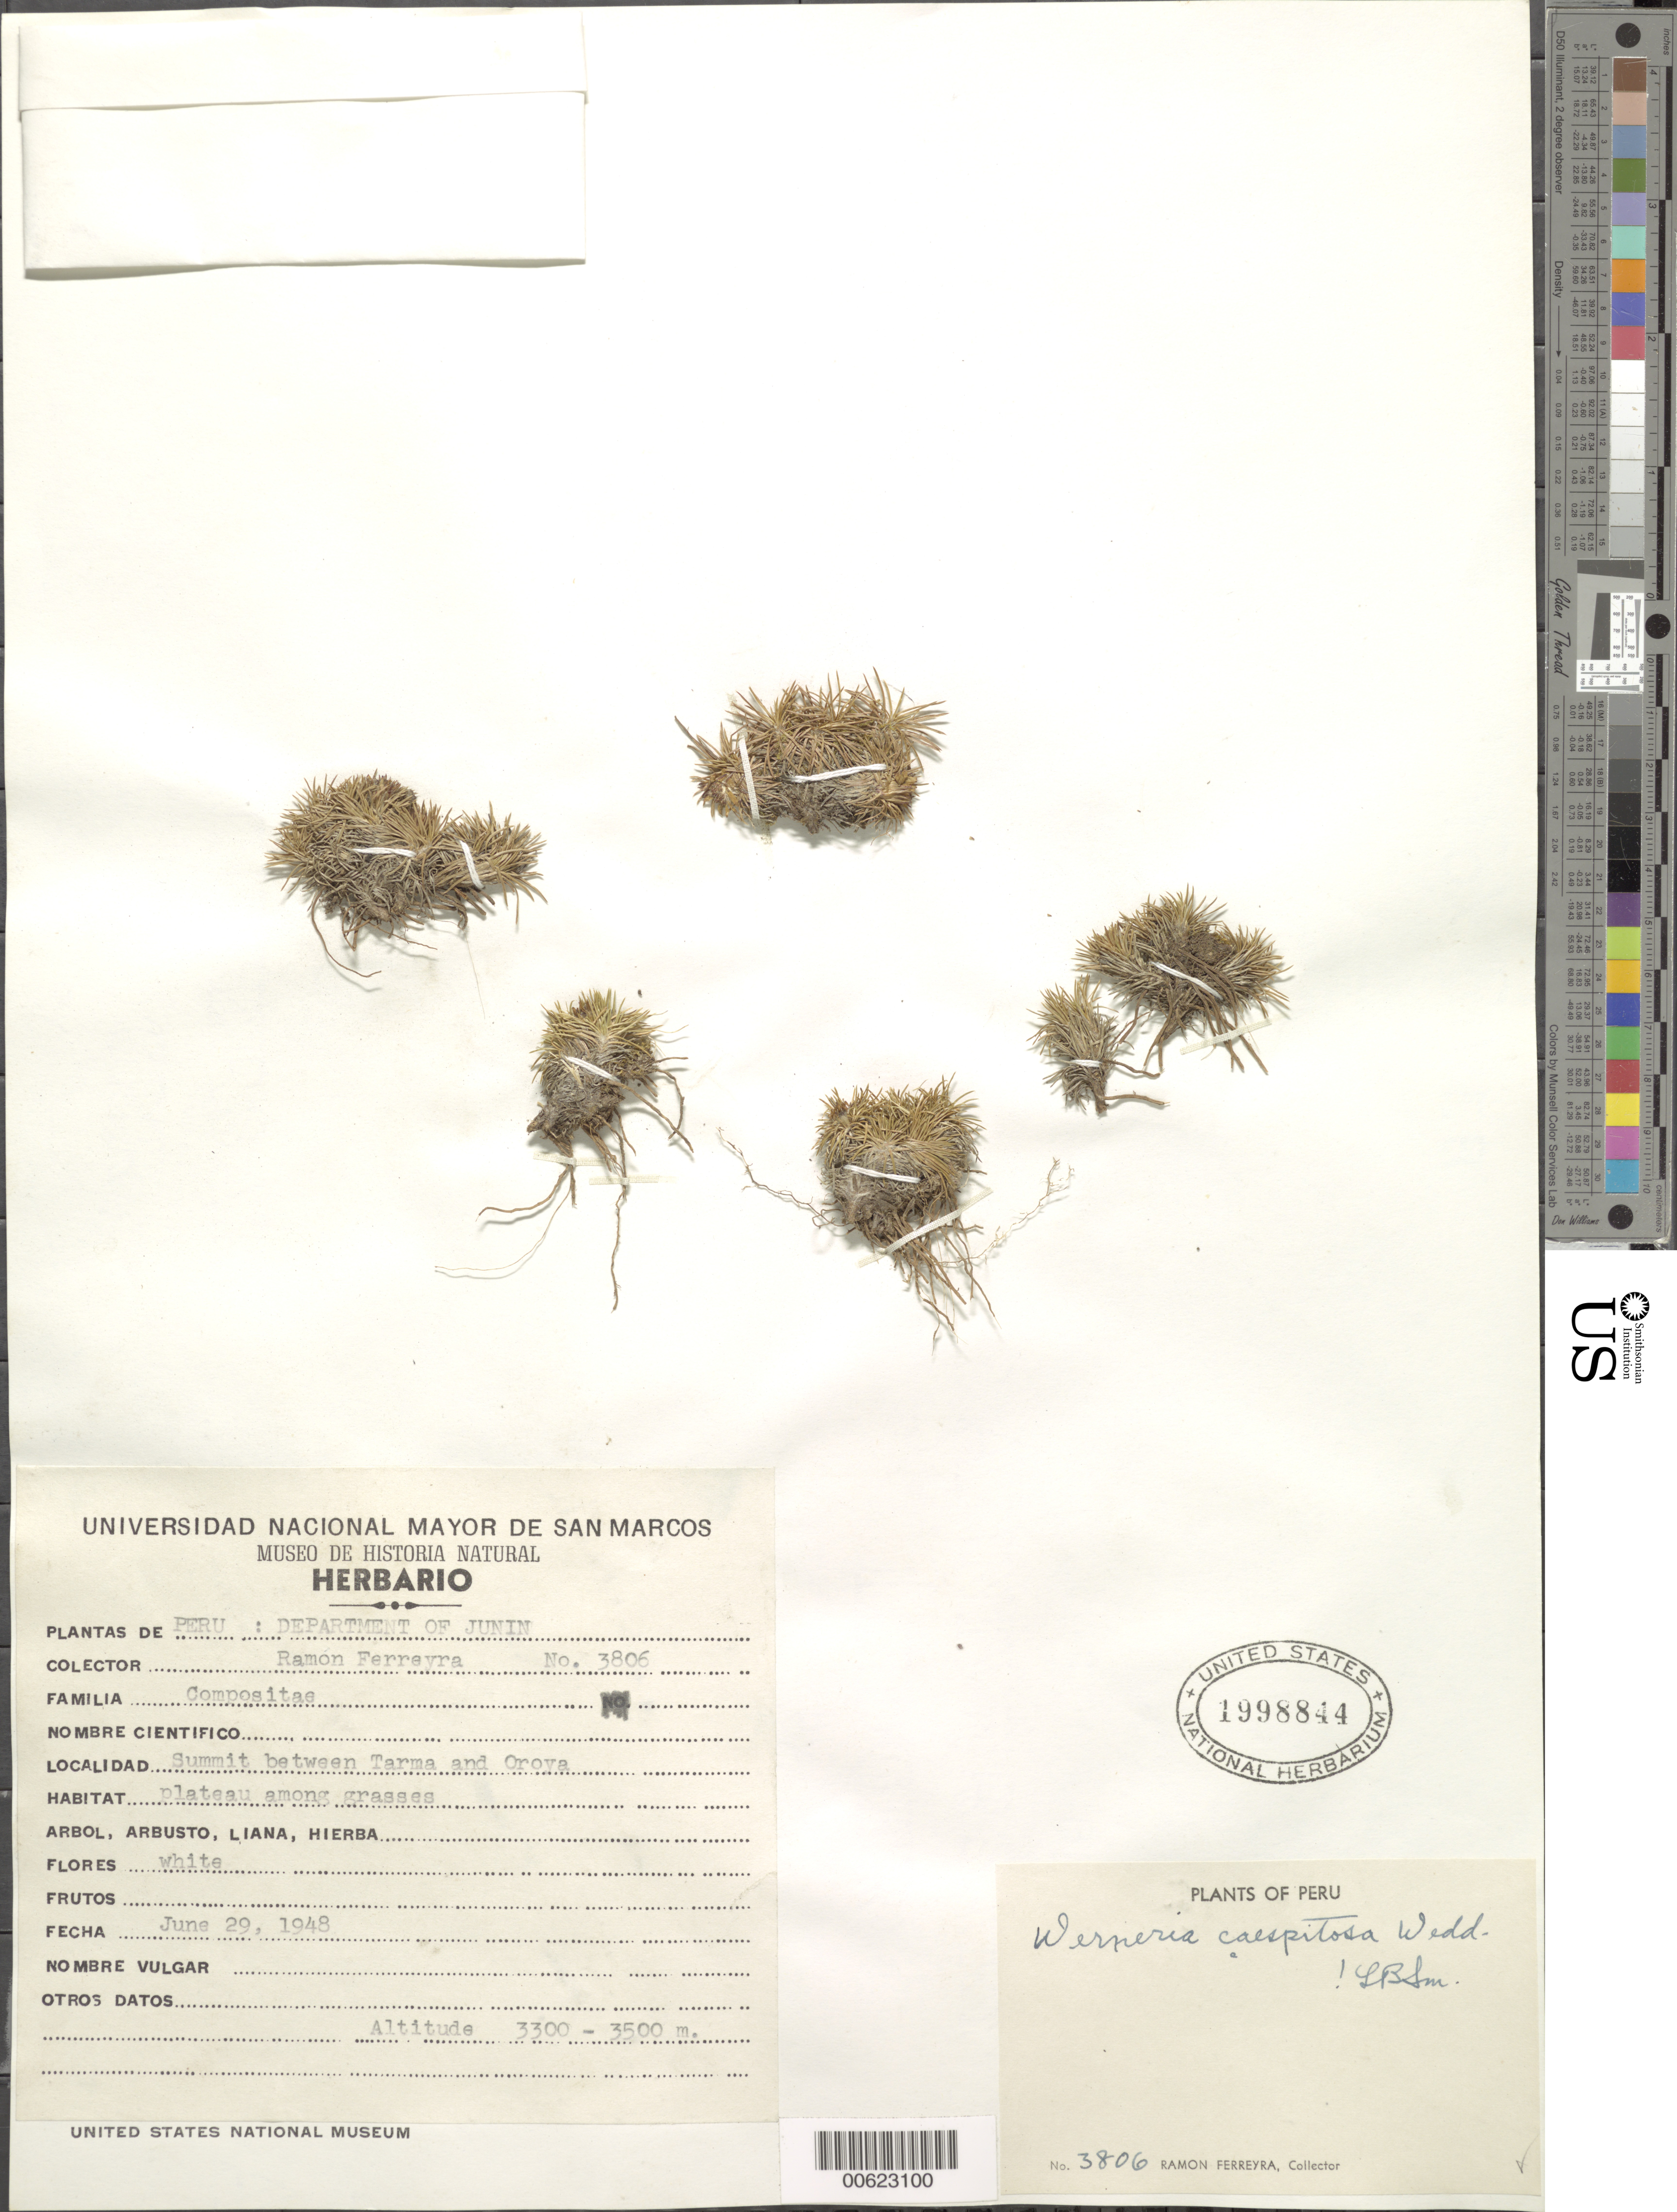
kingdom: Plantae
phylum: Tracheophyta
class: Magnoliopsida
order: Asterales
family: Asteraceae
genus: Werneria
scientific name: Werneria caespitosa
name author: Wedd.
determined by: Calvo, Joel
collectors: R. A. Ferreyra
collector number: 3806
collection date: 1948-06-29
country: Peru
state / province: Junín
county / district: Tarma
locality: Summit between Tarma and Oroya, plateau among grasses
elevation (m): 3300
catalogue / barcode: US 1998844